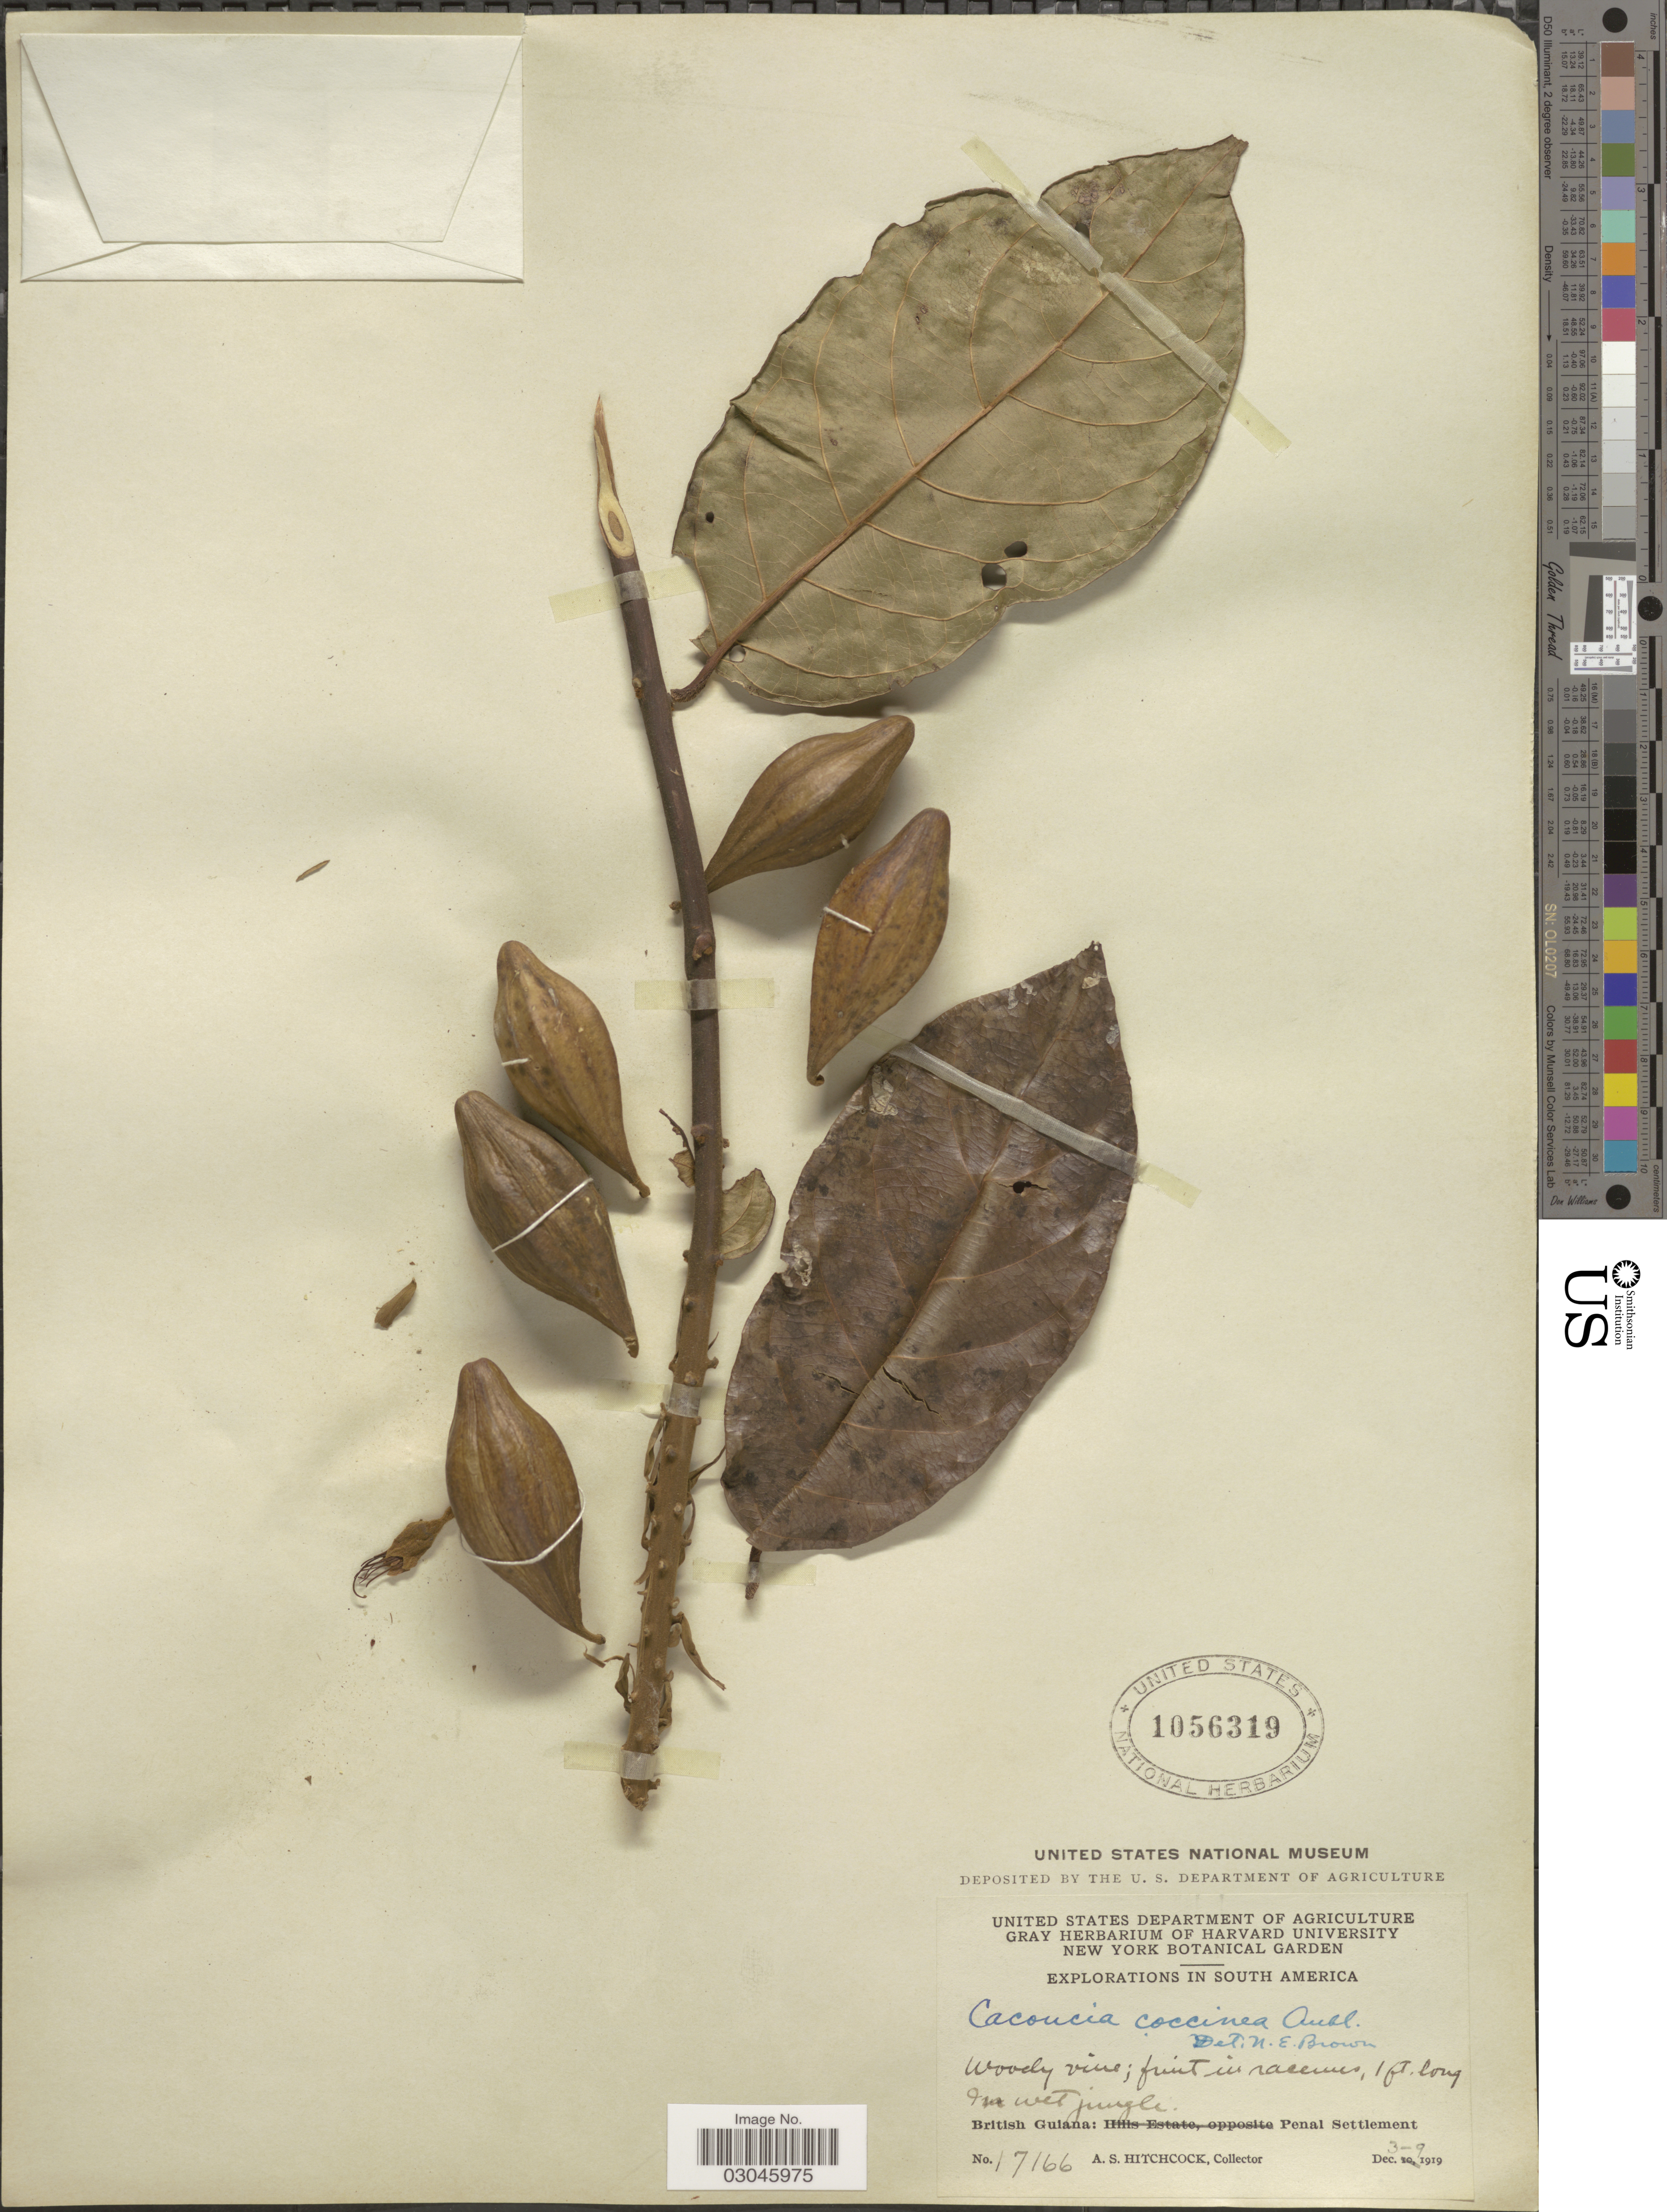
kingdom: Plantae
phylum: Tracheophyta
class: Magnoliopsida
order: Myrtales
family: Combretaceae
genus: Combretum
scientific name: Combretum cacoucia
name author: Exell ex Sandwith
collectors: A. S. Hitchcock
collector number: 17166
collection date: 1919-12-03/1919-12-09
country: Guyana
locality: British Guiana: Penal Settlement.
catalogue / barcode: US 1056319